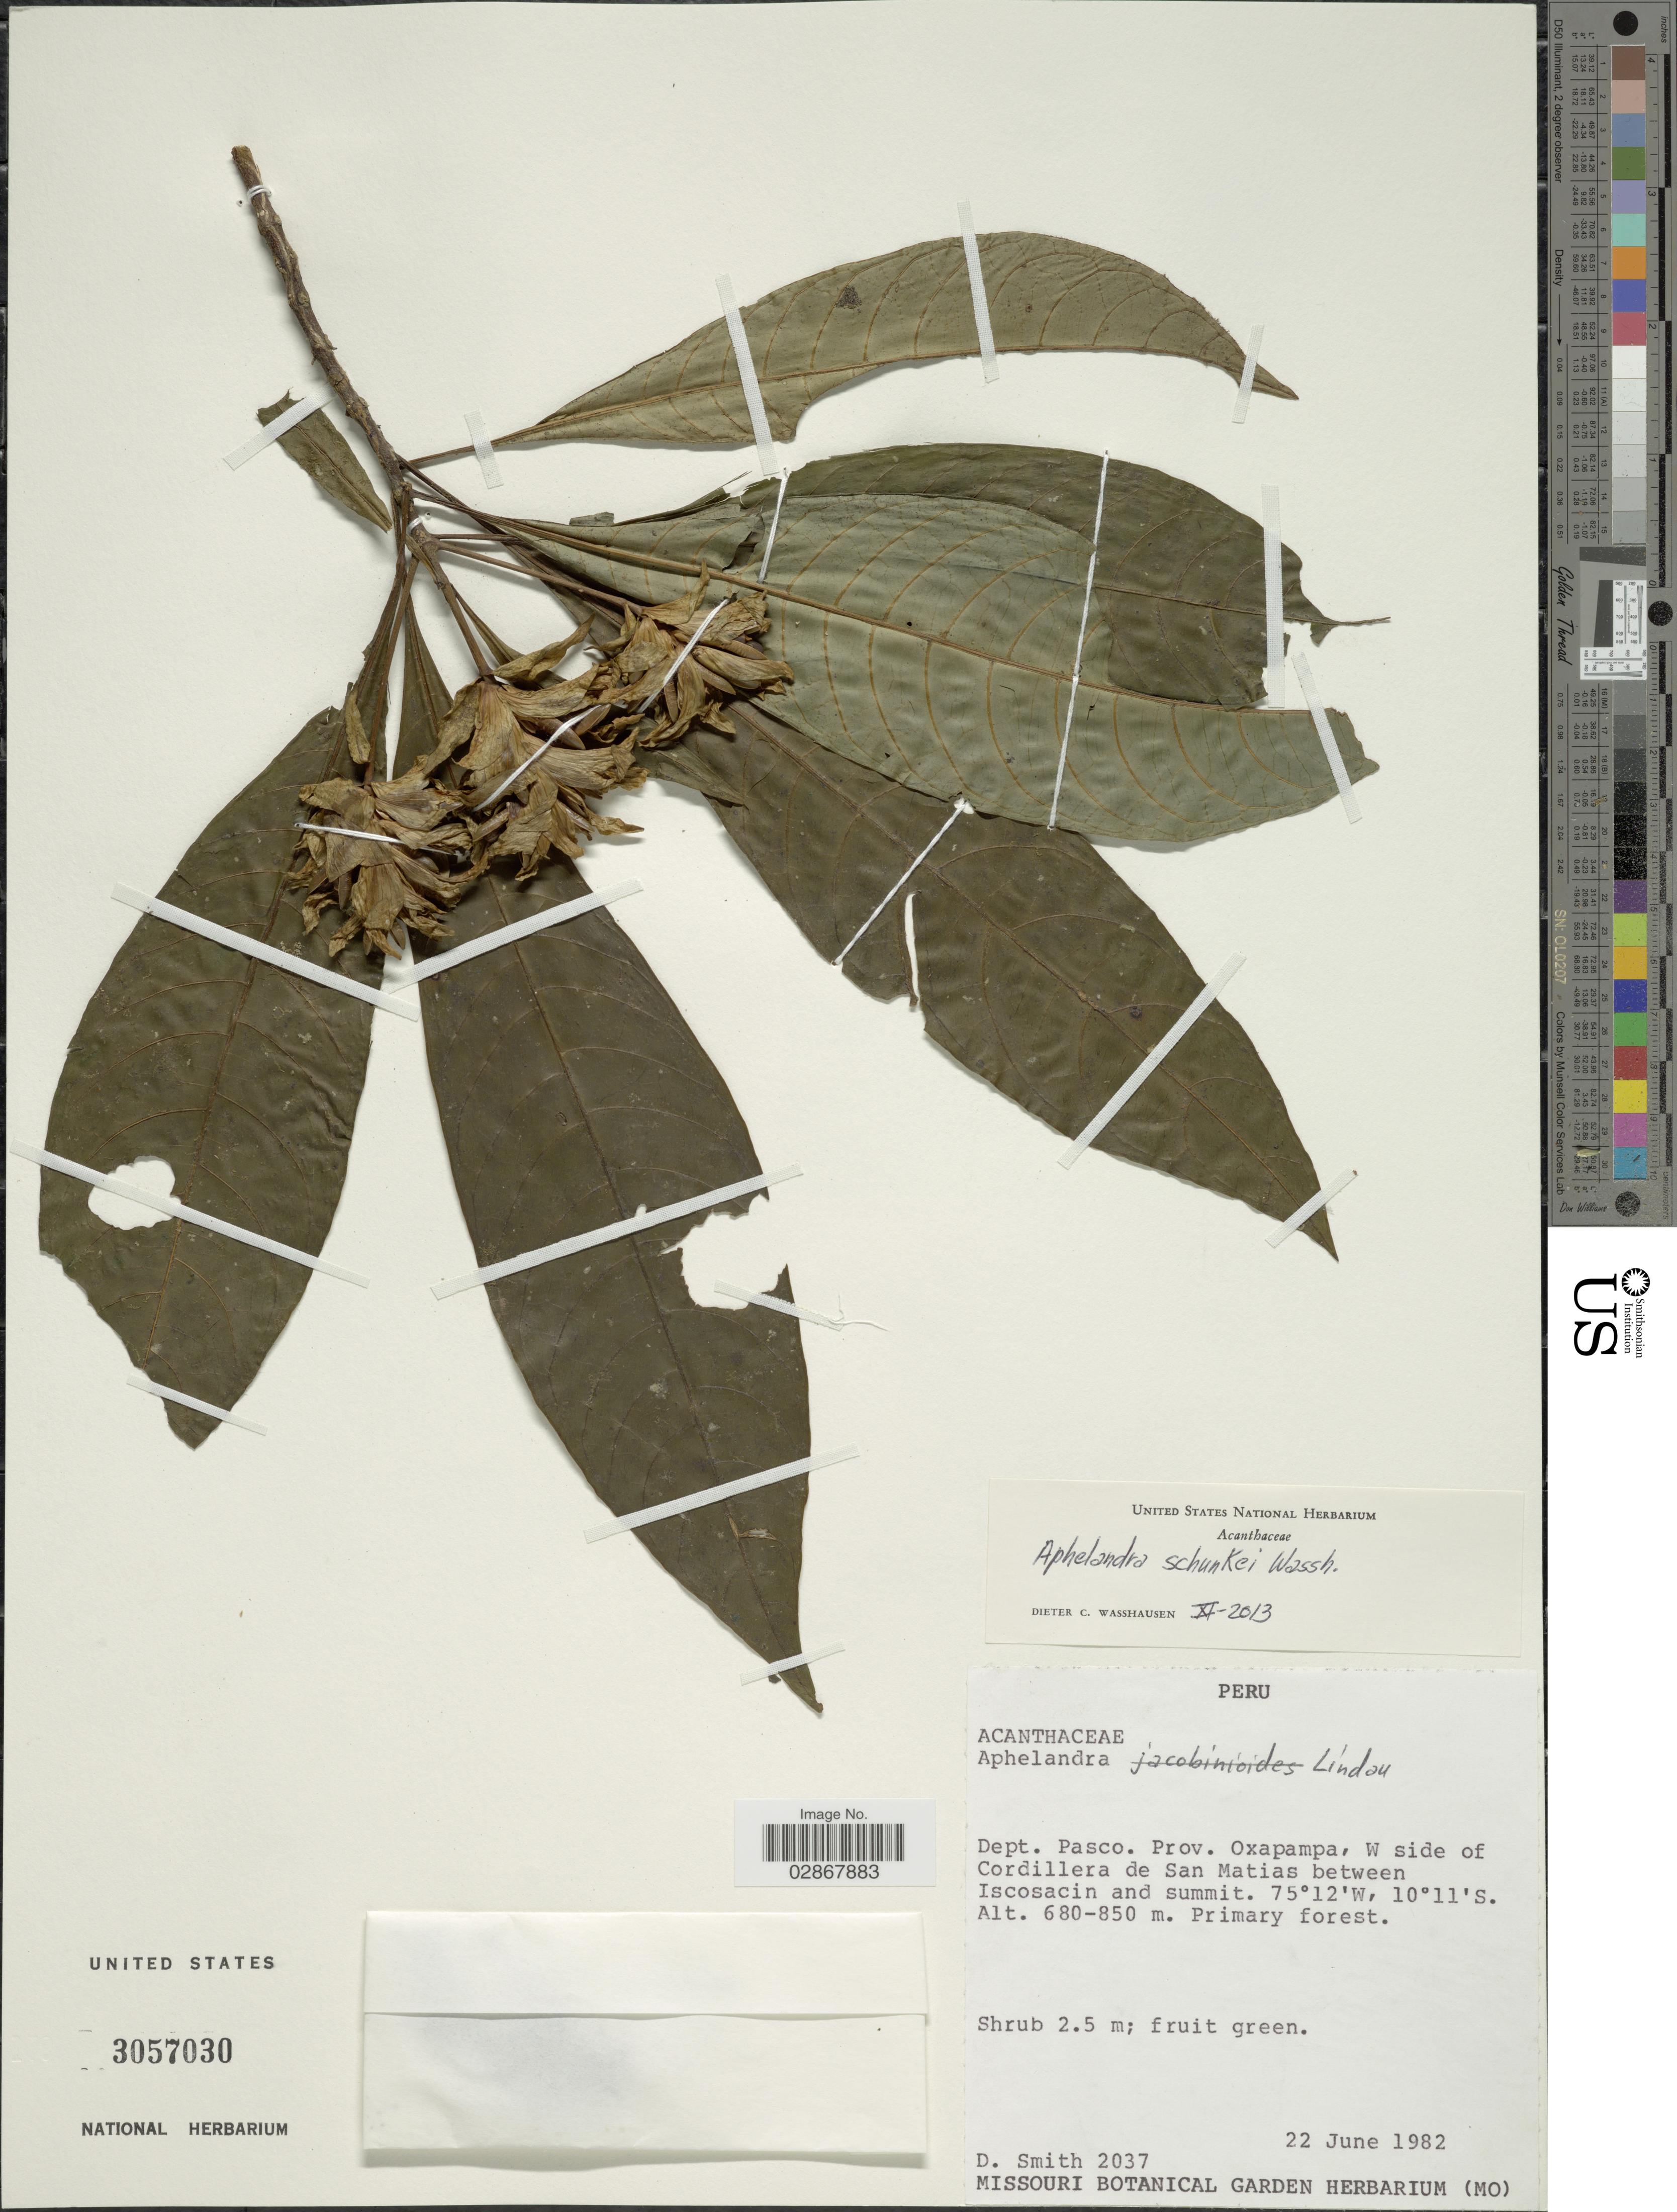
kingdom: Plantae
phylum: Tracheophyta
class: Magnoliopsida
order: Lamiales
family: Acanthaceae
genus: Aphelandra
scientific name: Aphelandra schunkei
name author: Wassh.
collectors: D. Smith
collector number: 2037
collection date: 1982-06-22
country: Peru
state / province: Pasco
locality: Dept. Pasco. Prov. Oxapampa, W side of Cordillera de San Matias between Iscosacin and summit.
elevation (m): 680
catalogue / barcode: US 3057030